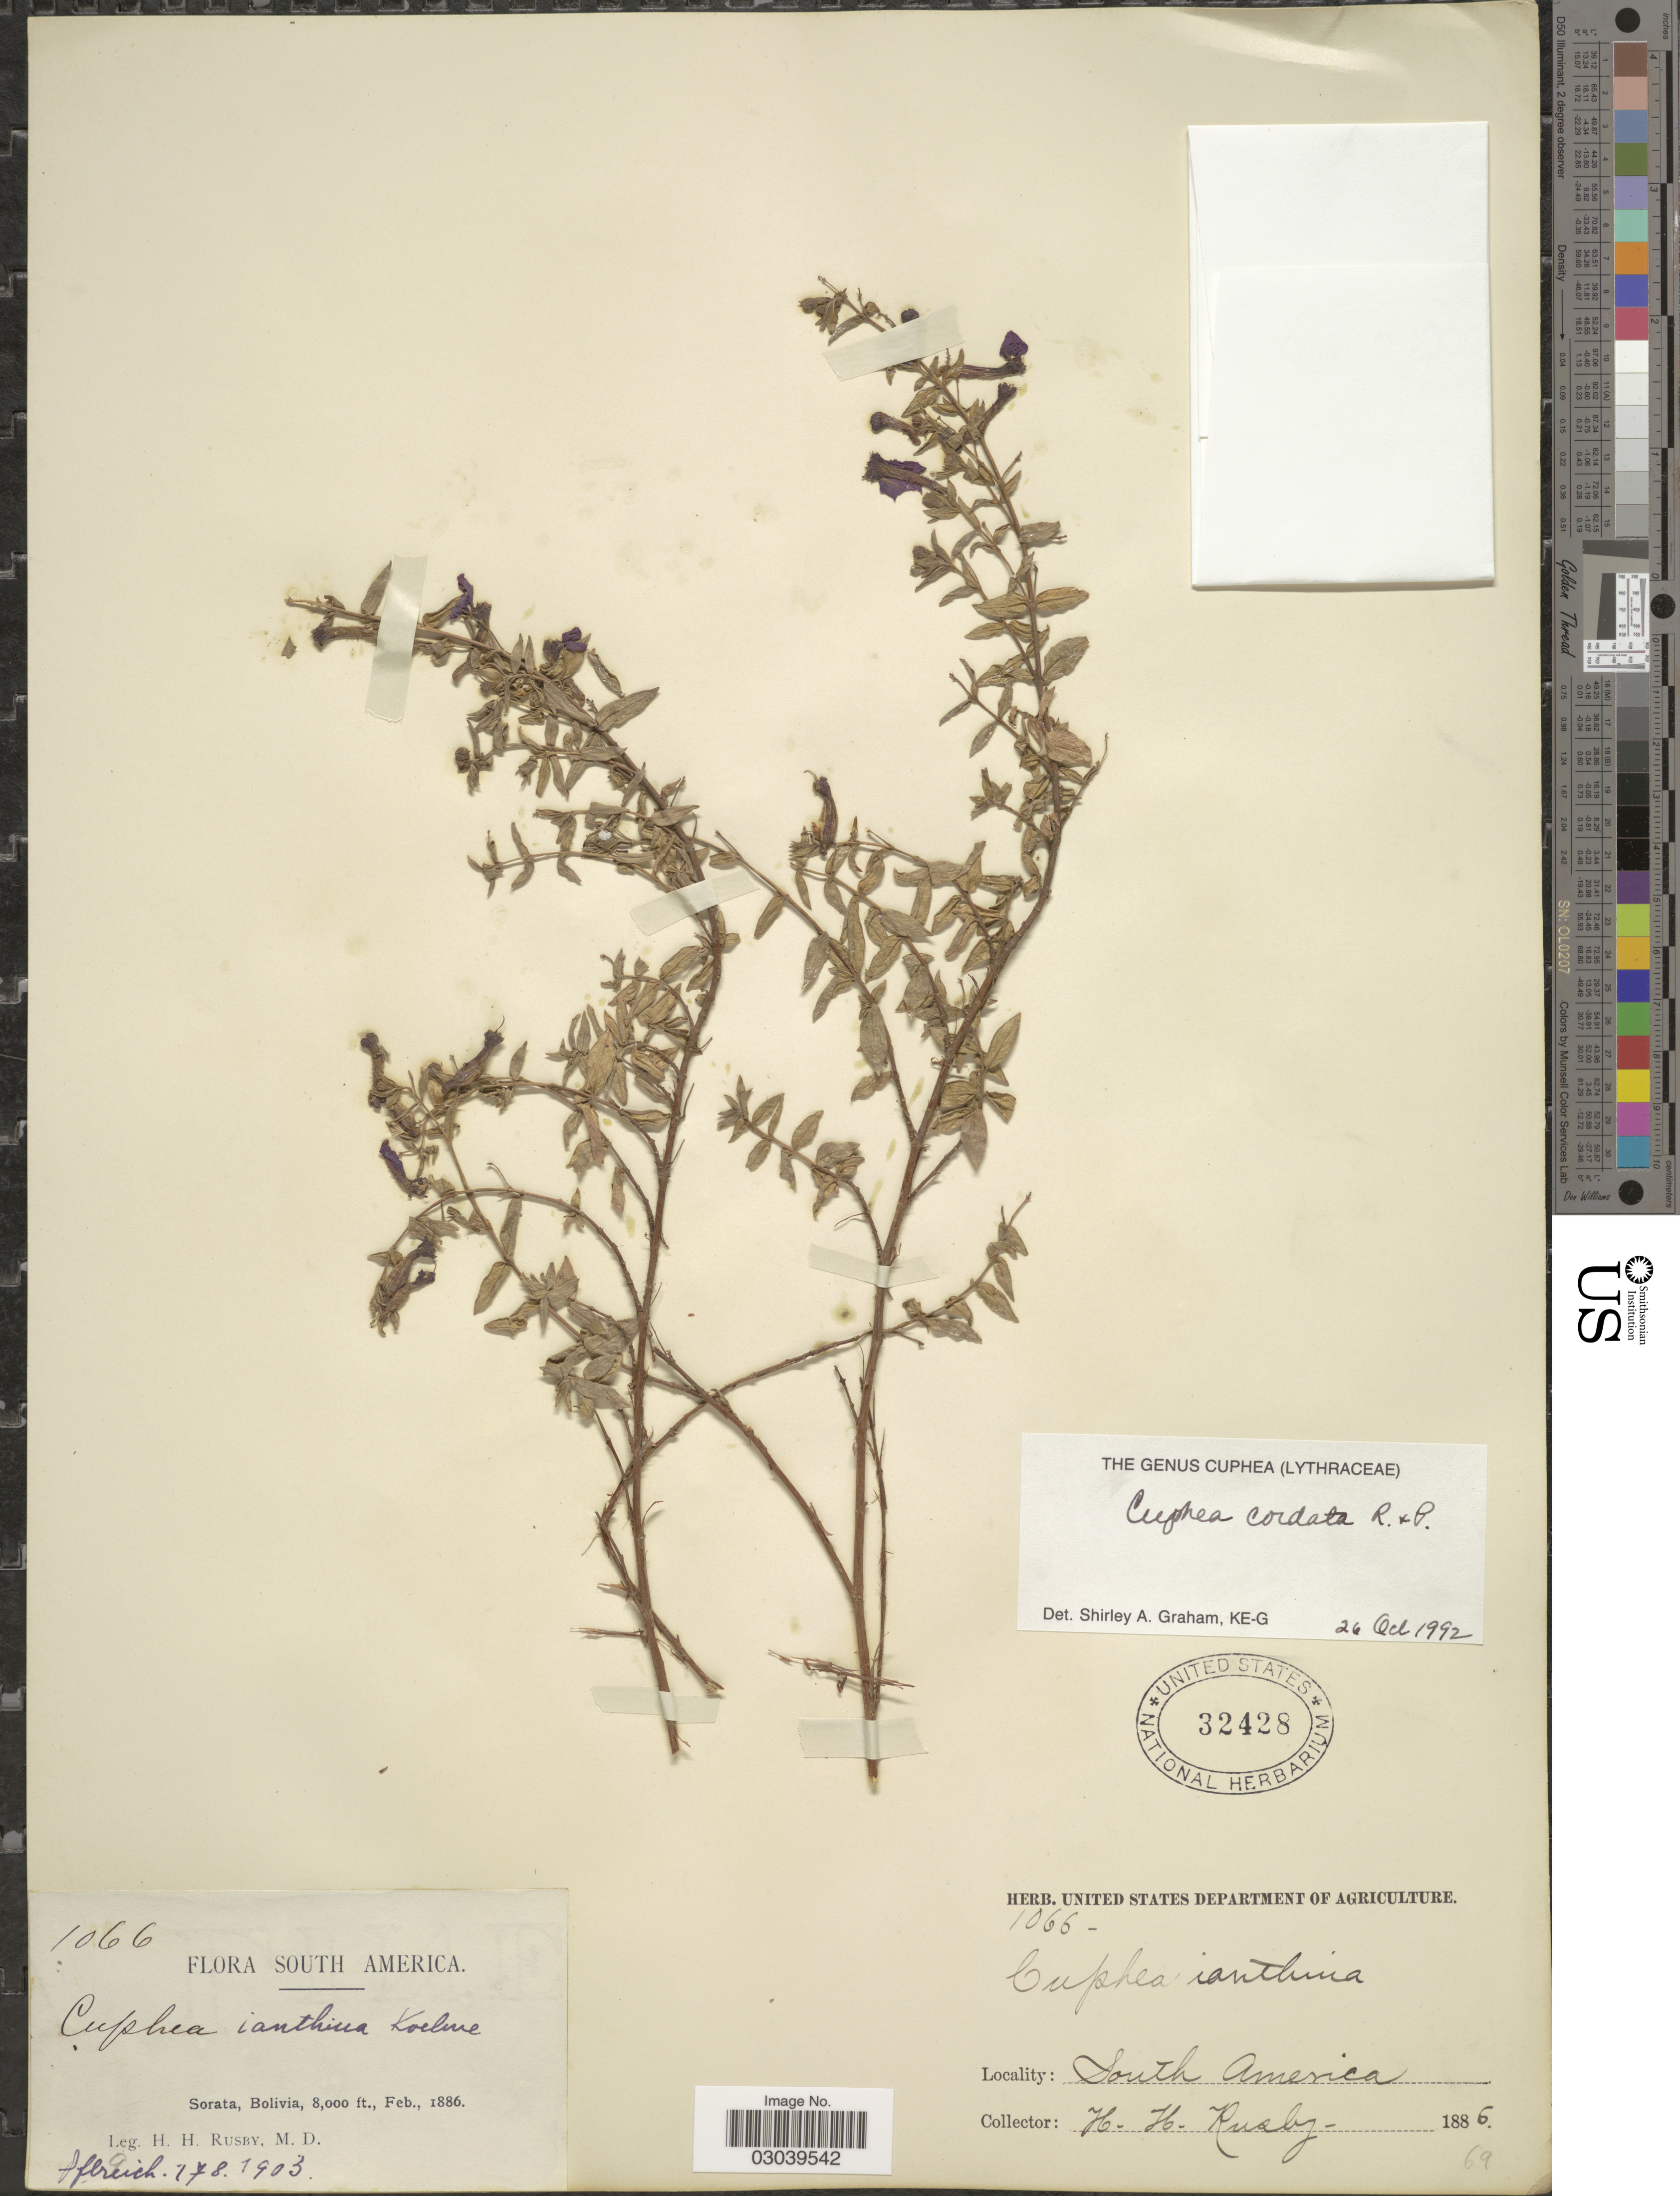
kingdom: Plantae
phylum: Tracheophyta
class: Magnoliopsida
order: Myrtales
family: Lythraceae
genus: Cuphea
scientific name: Cuphea cordata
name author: Ruiz & Pav.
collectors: H. H. Rusby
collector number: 1066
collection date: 1886-02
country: Bolivia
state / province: La Páz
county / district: Larecaja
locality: Sorata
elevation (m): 2438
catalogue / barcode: US 32428